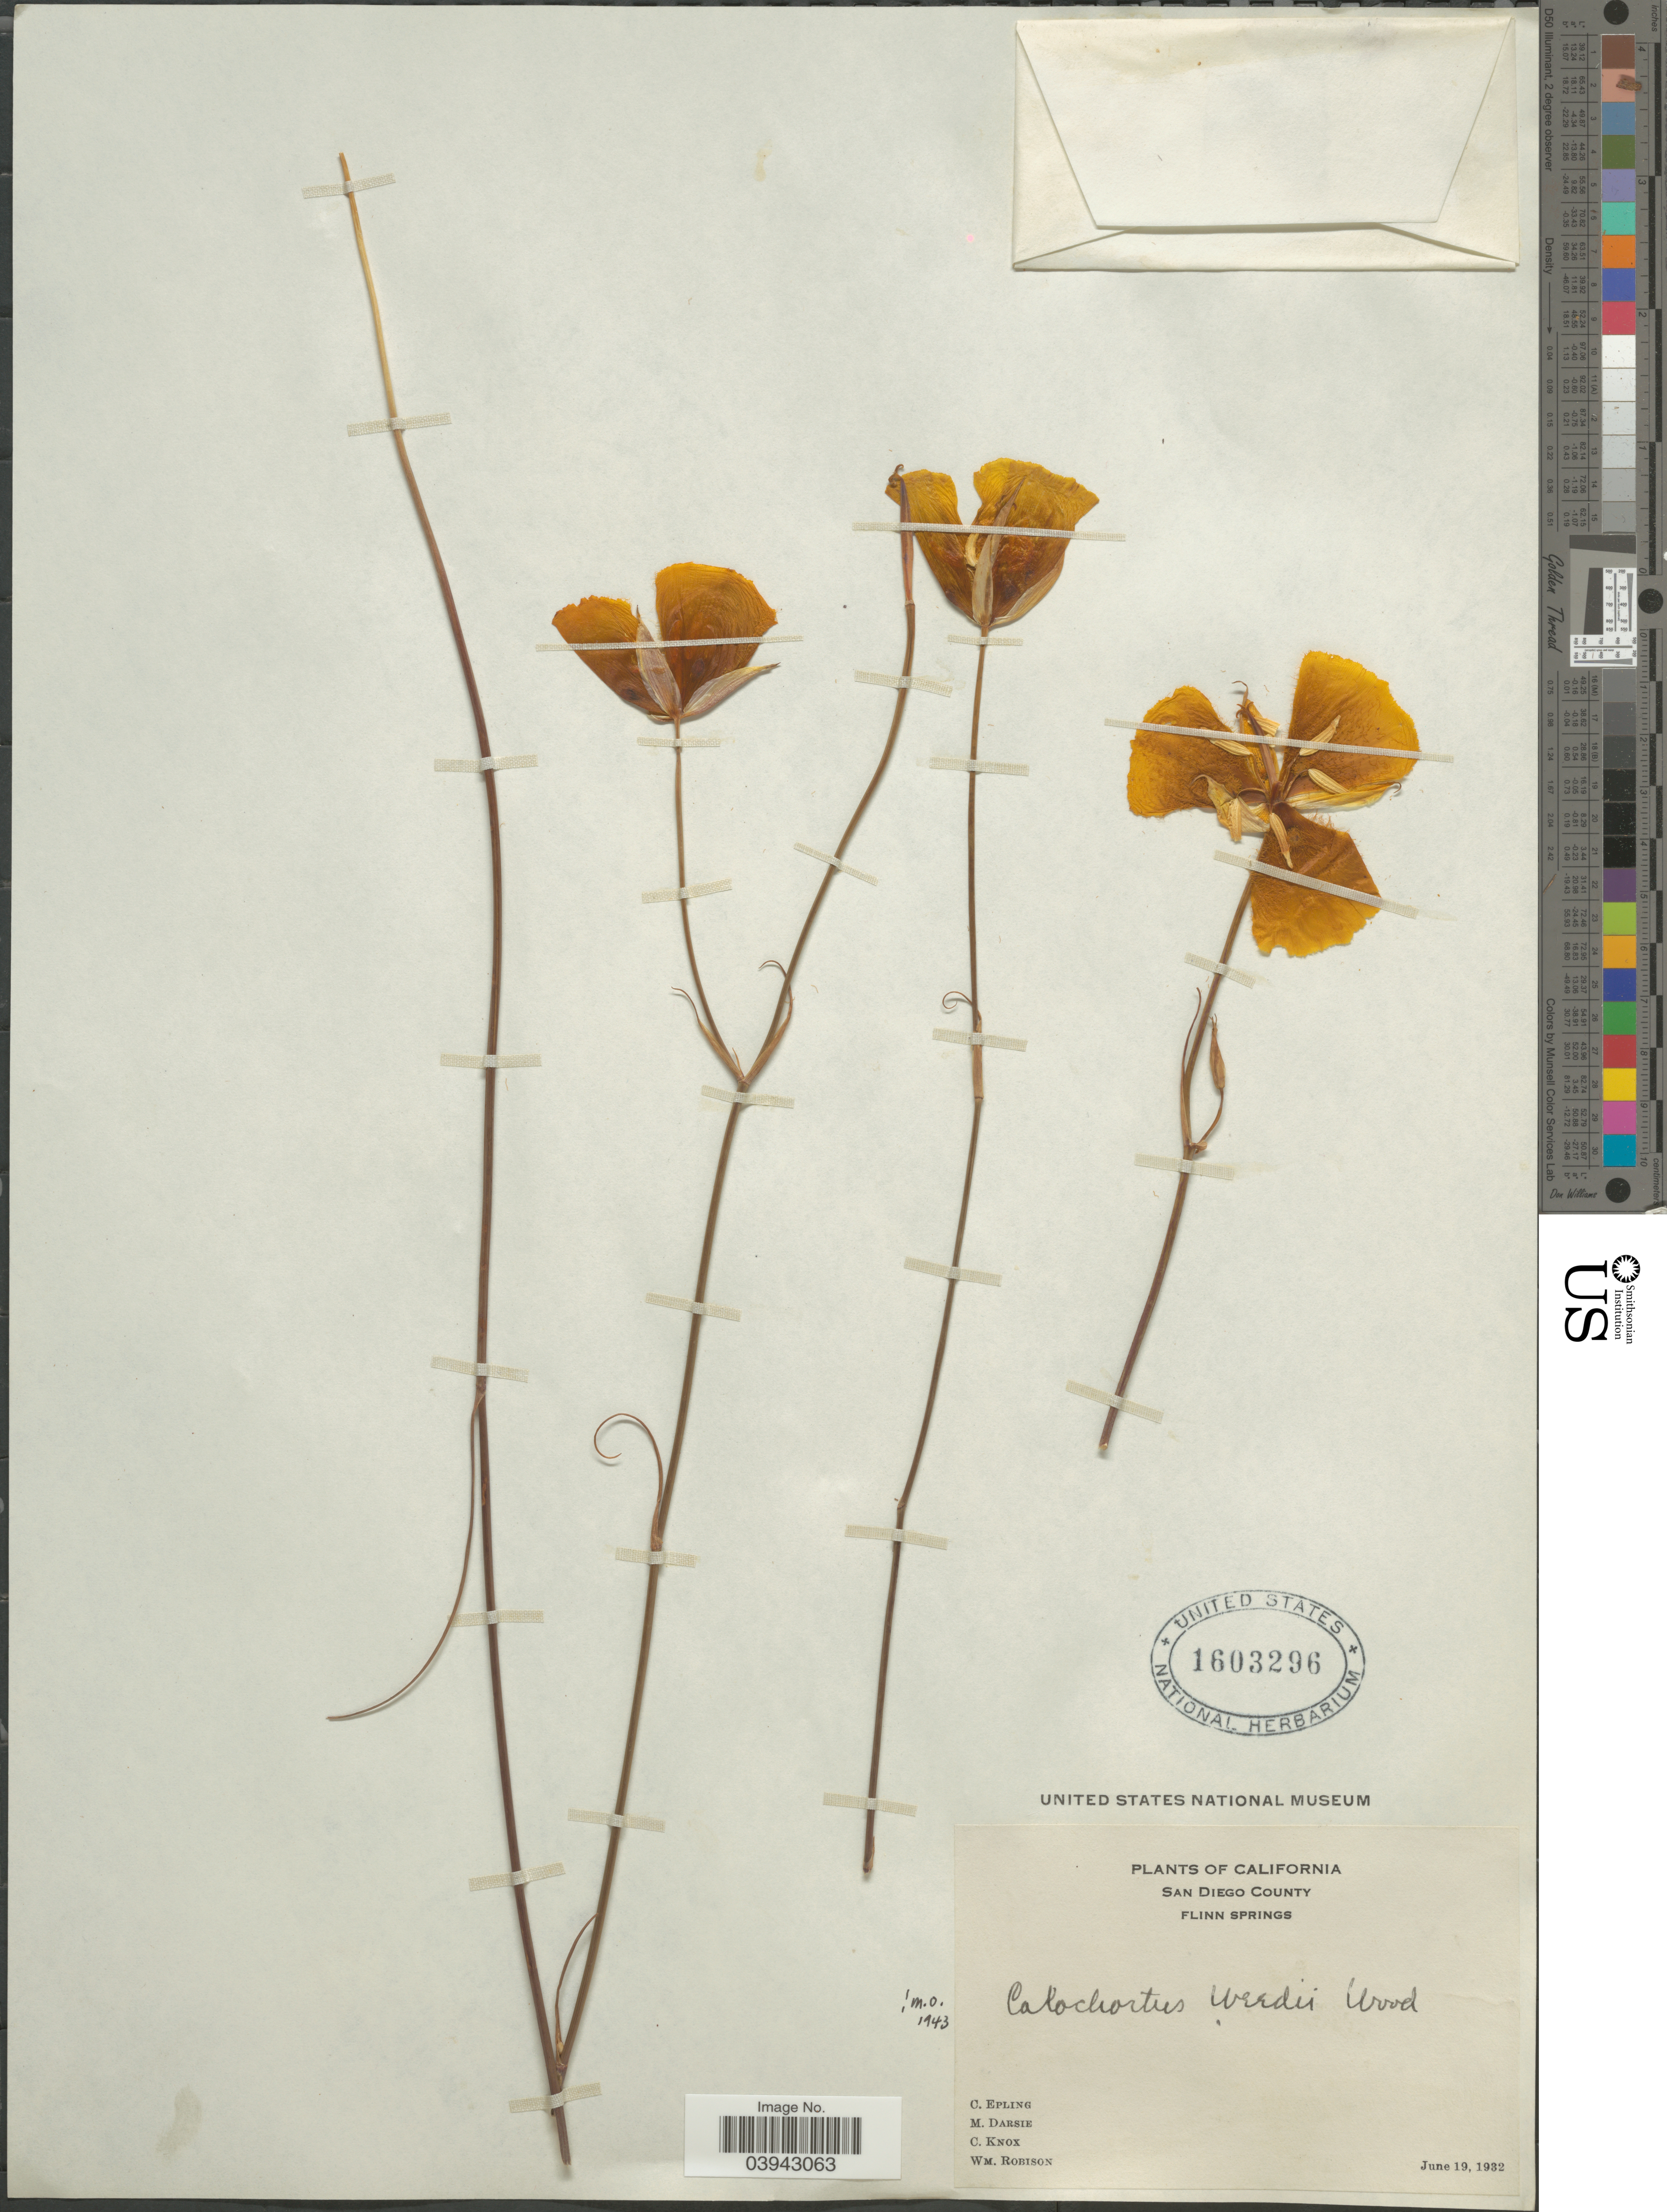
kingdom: Plantae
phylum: Tracheophyta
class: Liliopsida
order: Liliales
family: Liliaceae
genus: Calochortus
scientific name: Calochortus weedii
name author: Alph. Wood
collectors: C. C. Epling, M. Darsie, C. Knox & W. Robison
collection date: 1932-06-19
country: United States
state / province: California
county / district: San Diego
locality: San Diego County. Flinn Springs.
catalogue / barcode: US 1603296